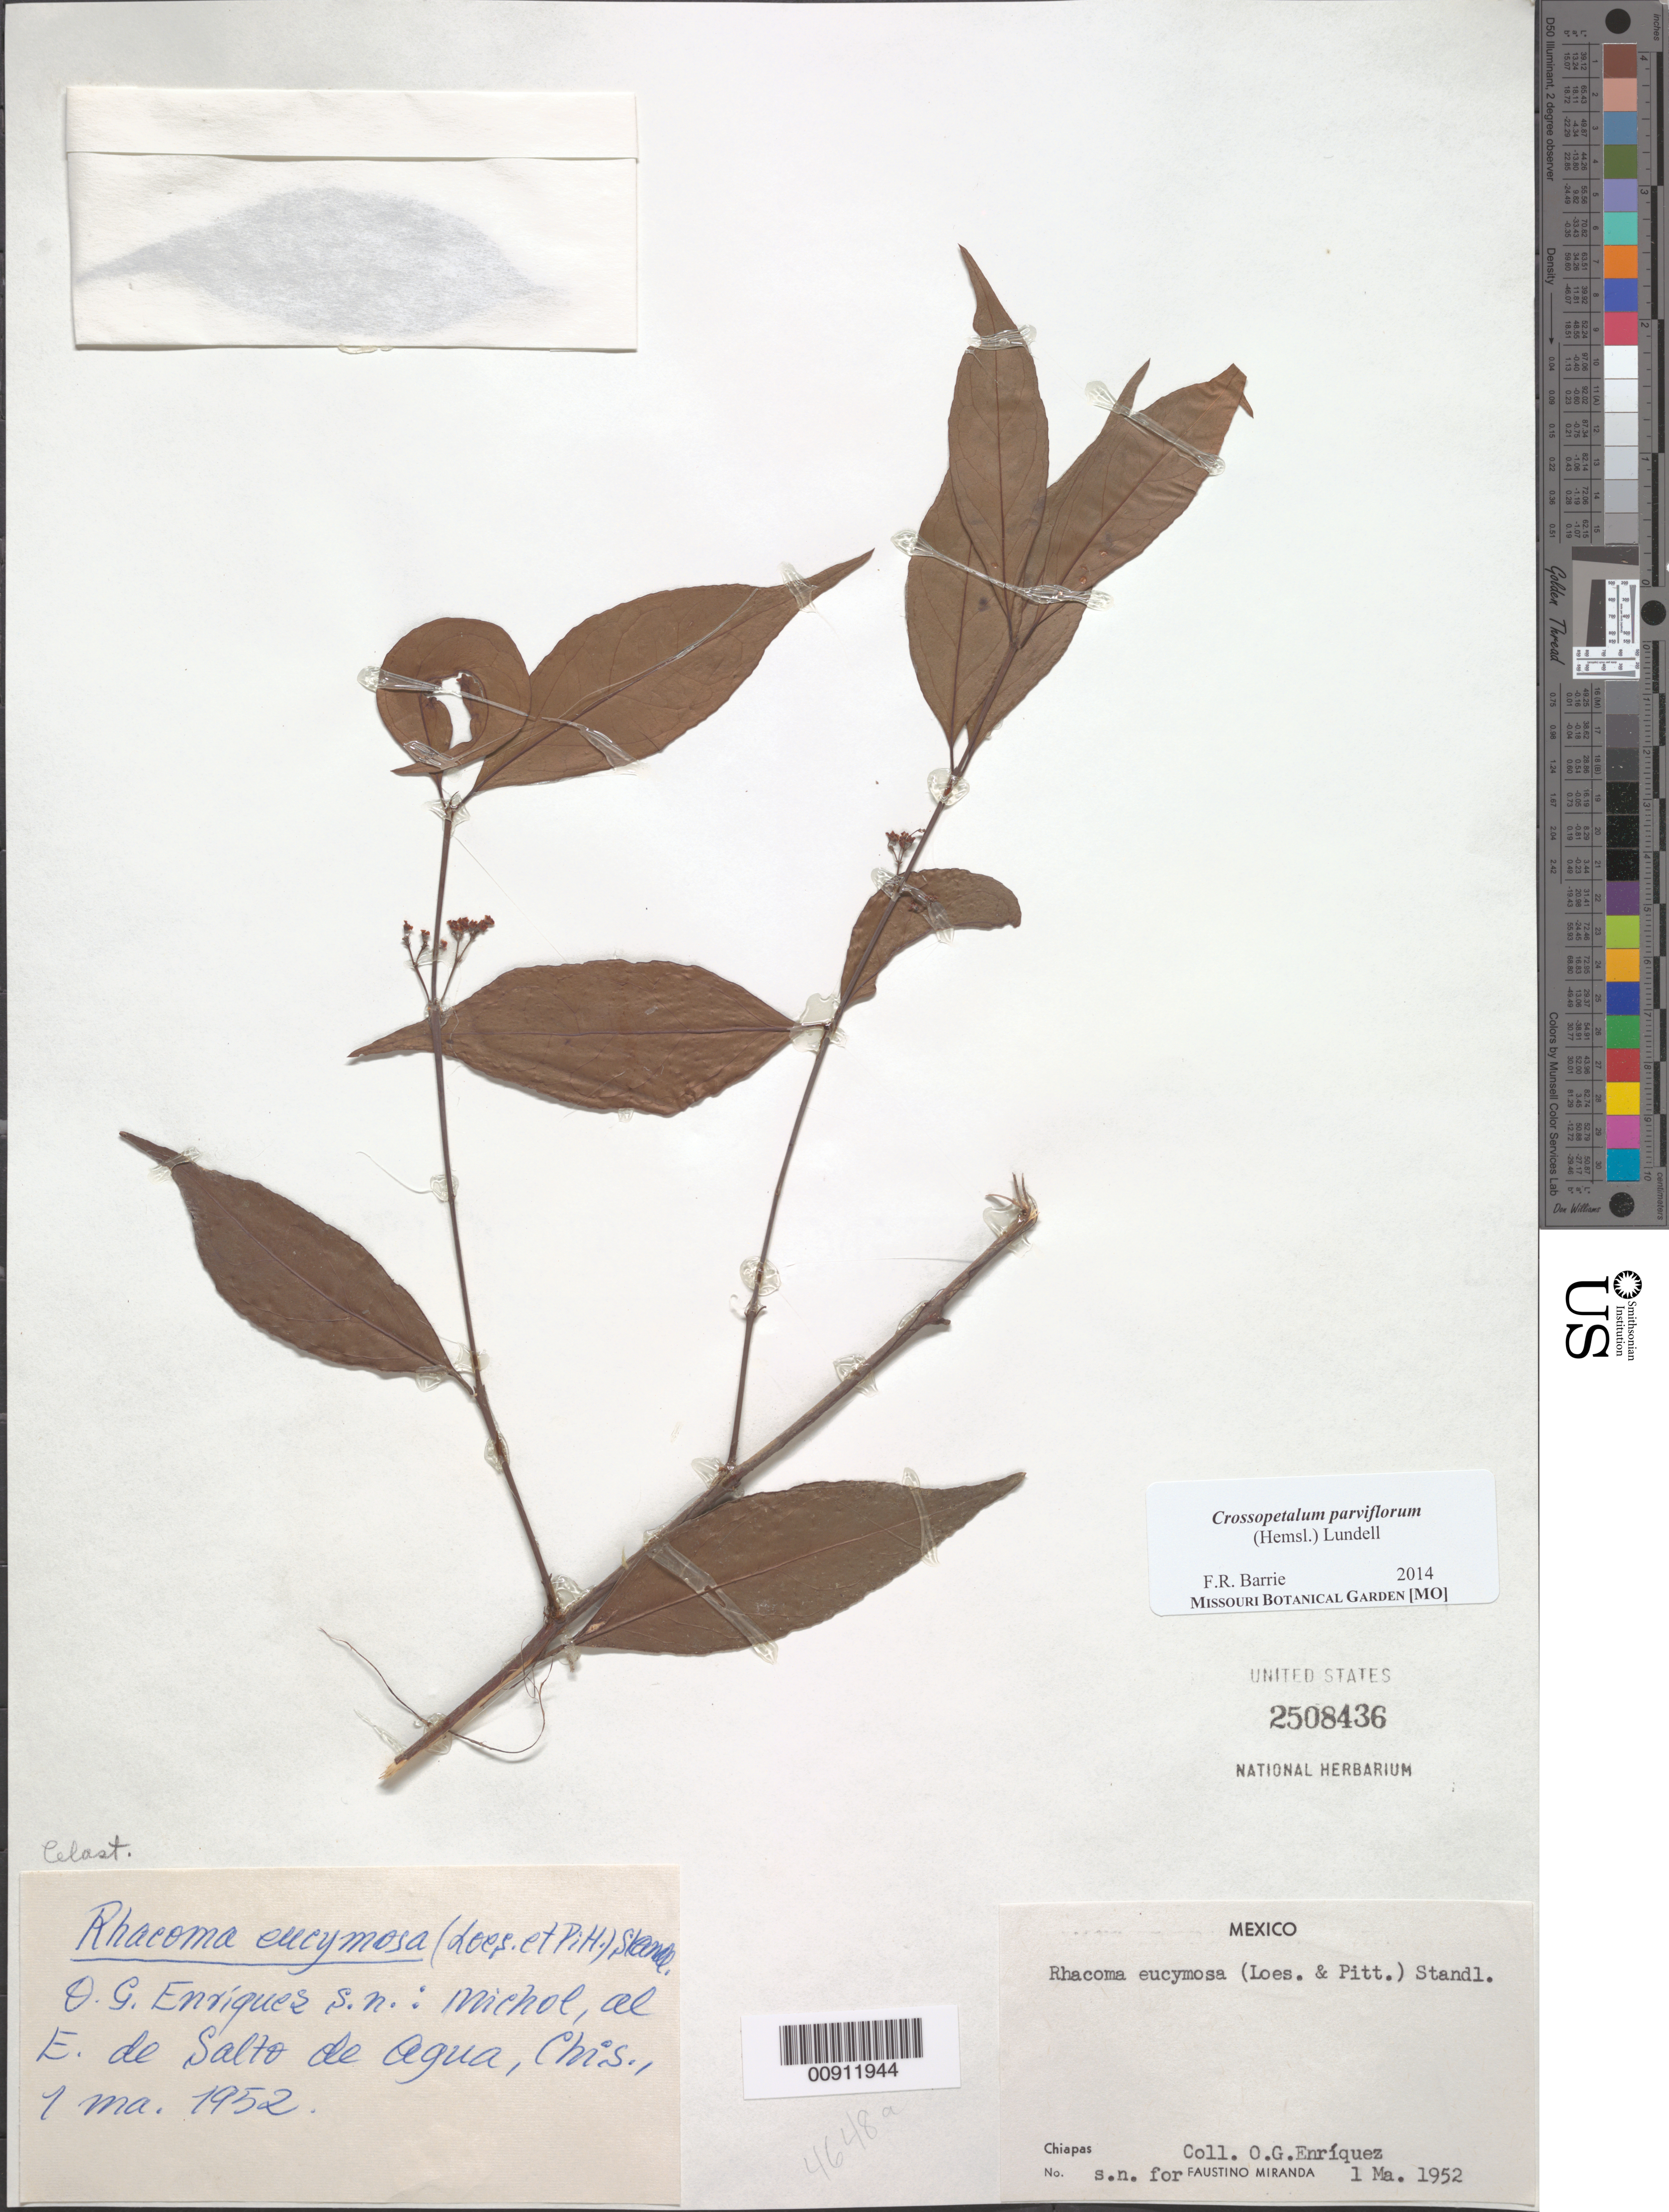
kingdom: Plantae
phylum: Tracheophyta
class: Magnoliopsida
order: Celastrales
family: Celastraceae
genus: Crossopetalum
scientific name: Crossopetalum parviflorum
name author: (Hemsl.) Lundell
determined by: Barrie, F. R.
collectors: Miranda G., F. & O. Enriquez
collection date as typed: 01 Mar 1952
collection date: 1952-03-01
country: Mexico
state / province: Chiapas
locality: Michol, al E. de Salto de Agua, Chiapas.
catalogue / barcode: US 2508436